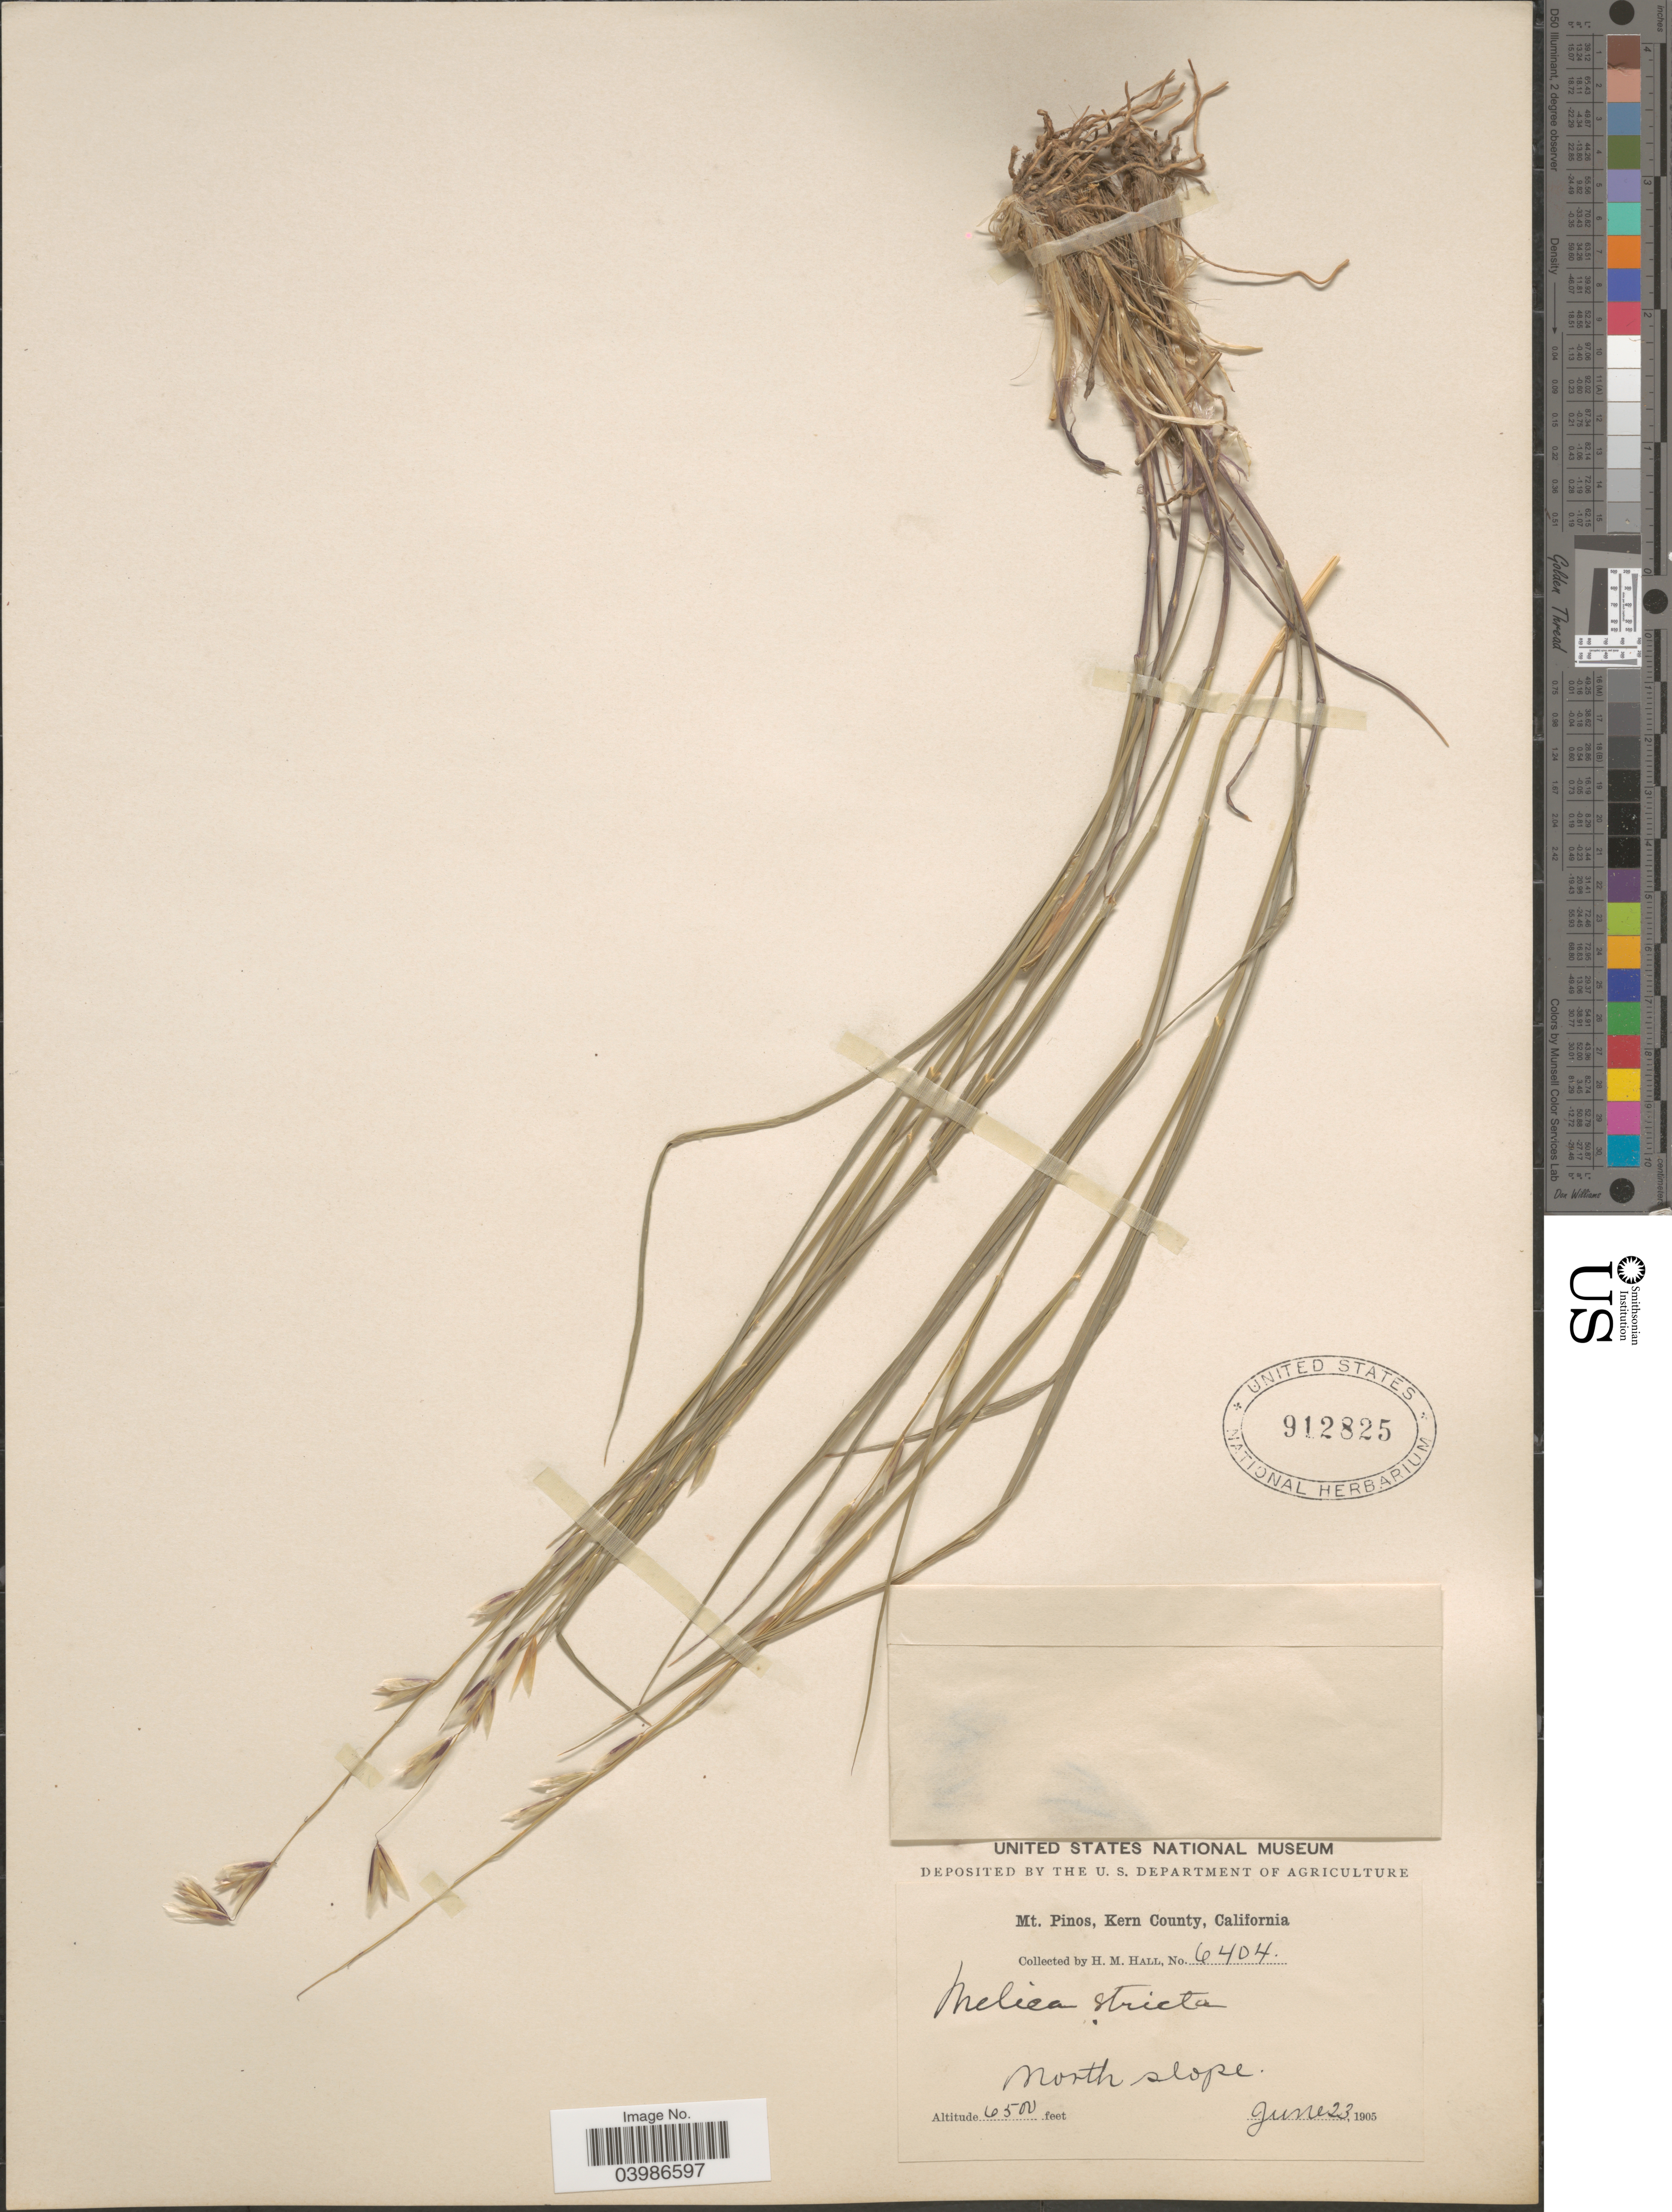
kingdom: Plantae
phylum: Tracheophyta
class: Liliopsida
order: Poales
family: Poaceae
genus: Melica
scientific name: Melica stricta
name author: Bol.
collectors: H. M. Hall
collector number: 6404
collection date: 1905-06-23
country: United States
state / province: California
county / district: Kern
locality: Mt. Pinos, Kern County. North slope.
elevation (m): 1981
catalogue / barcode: US 912825